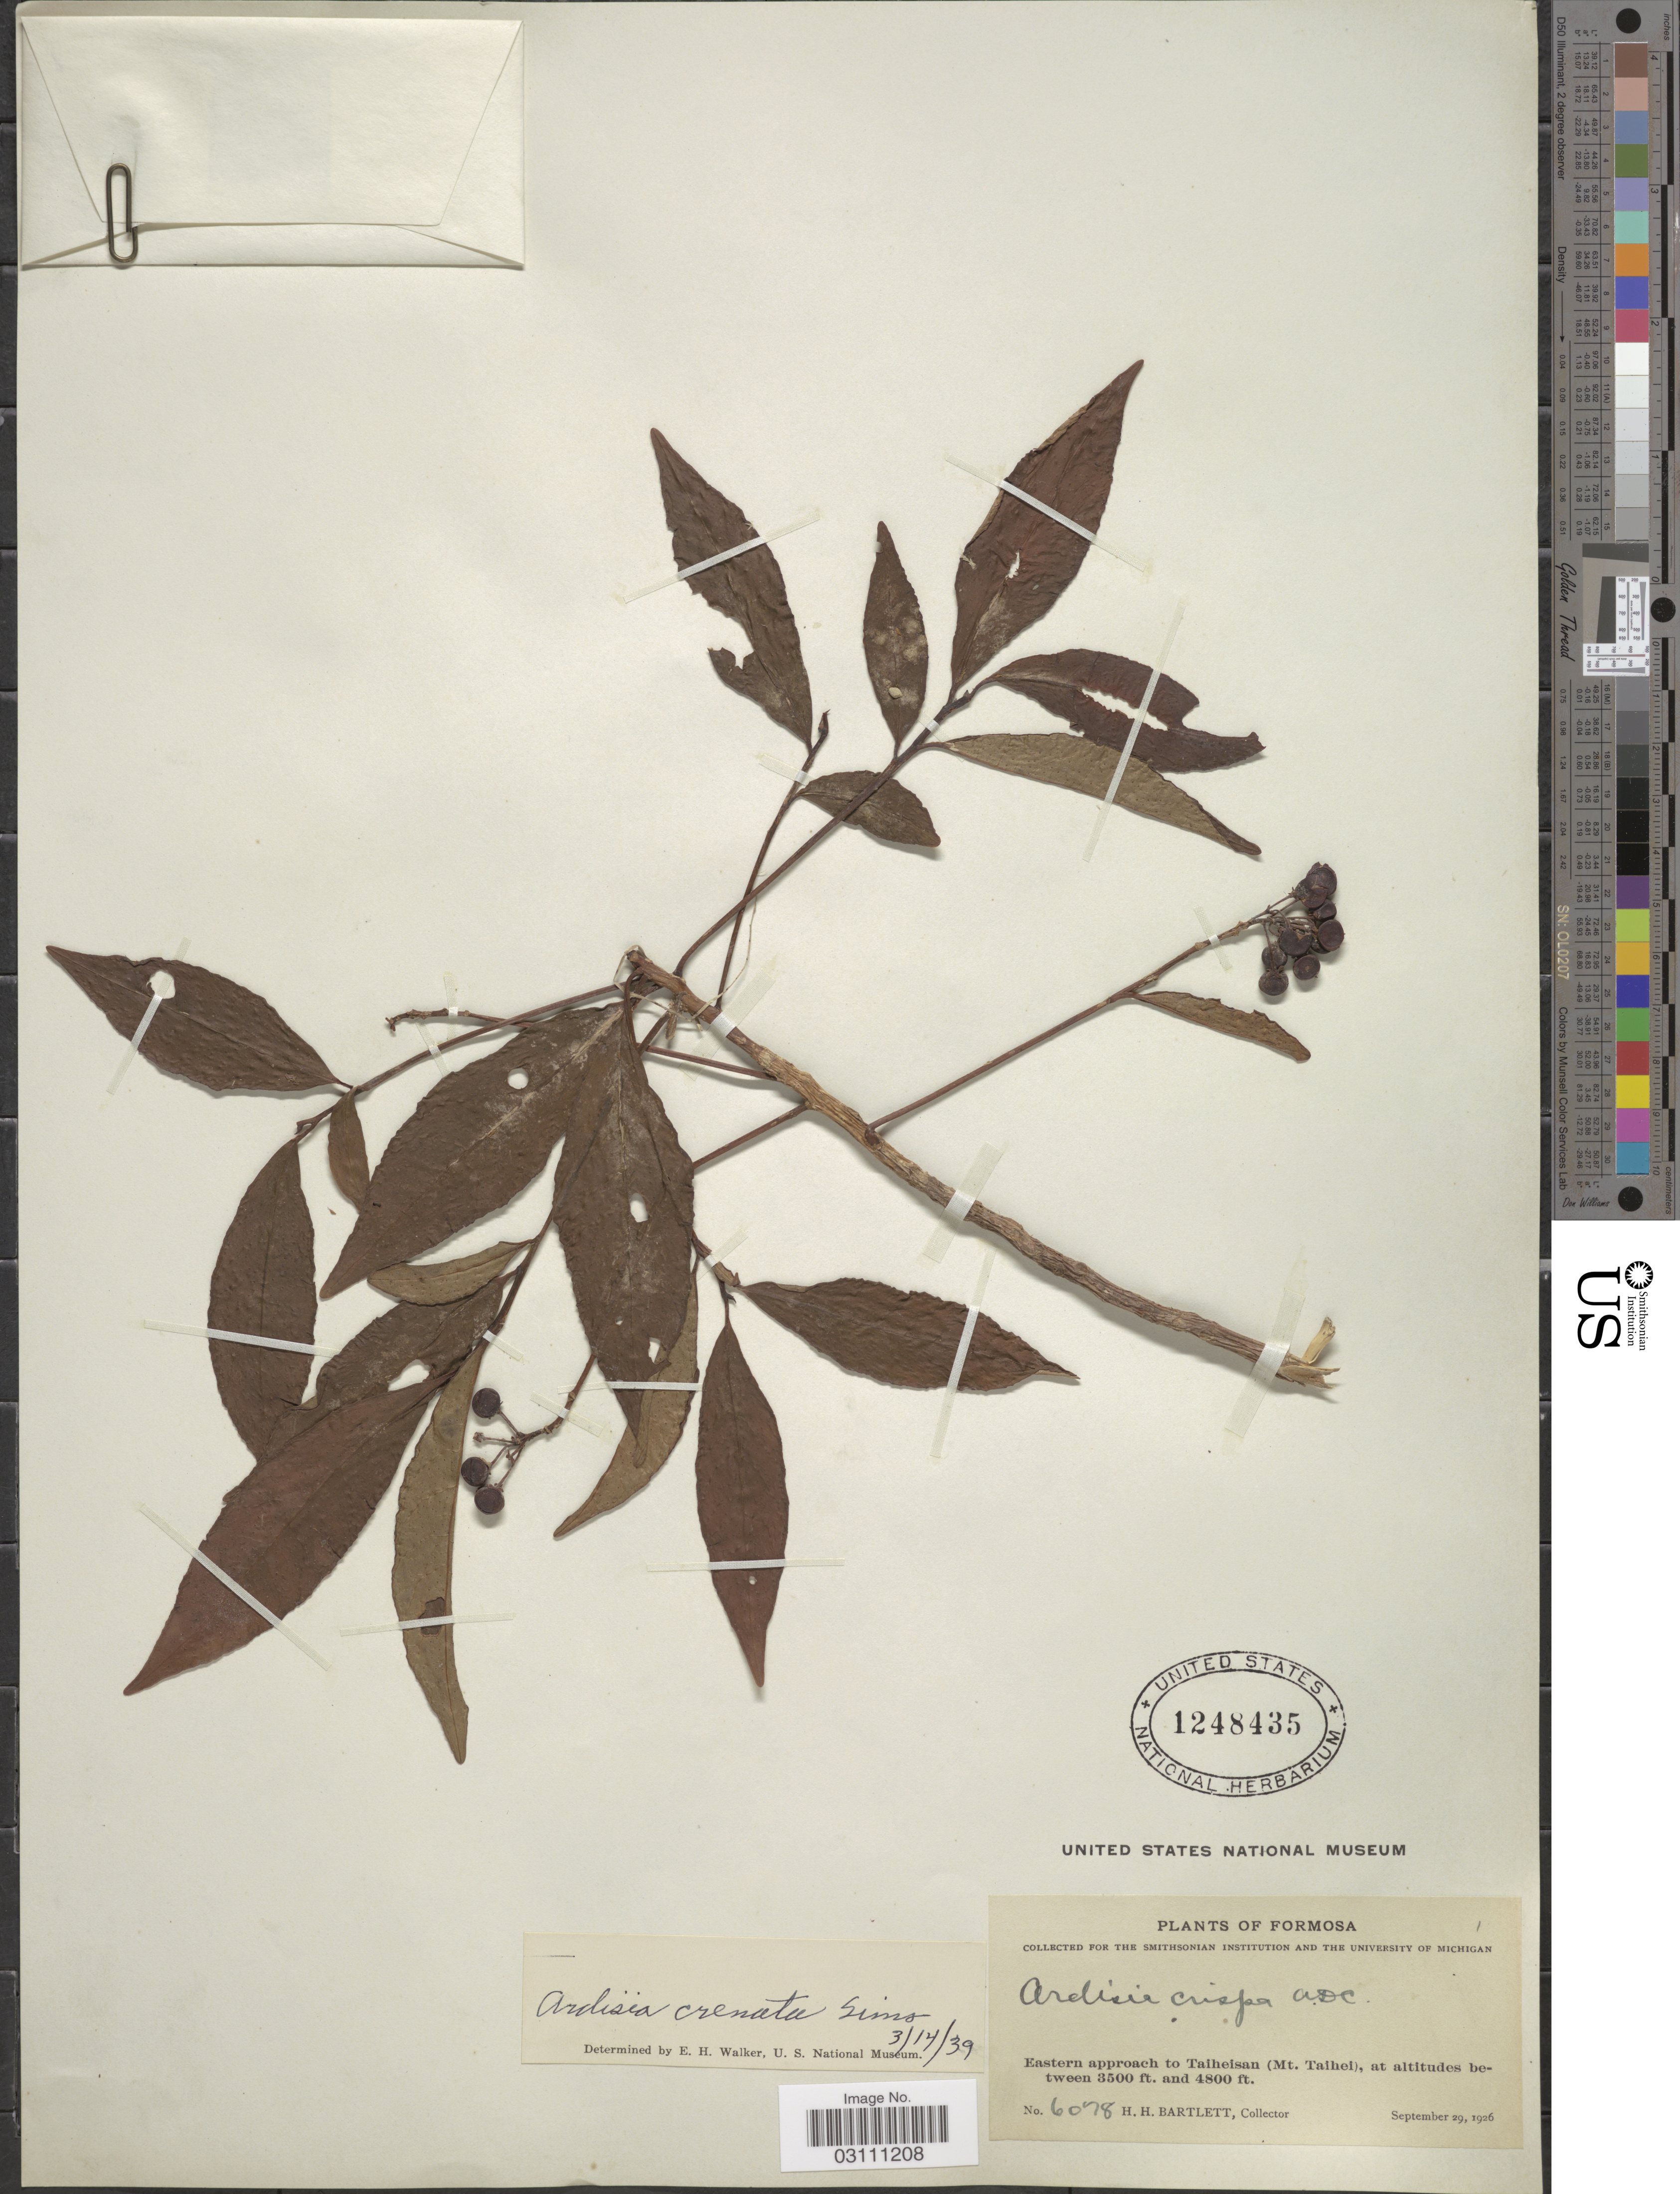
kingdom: Plantae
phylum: Tracheophyta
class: Magnoliopsida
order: Ericales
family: Primulaceae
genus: Ardisia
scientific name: Ardisia crenata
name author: Sims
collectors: H. H. Bartlett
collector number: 6078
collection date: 1926-09-29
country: Taiwan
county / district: Yilan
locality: Formosa. Eastern approach to Taiheisan (Mt. Taihei).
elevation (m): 1067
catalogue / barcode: US 1248435